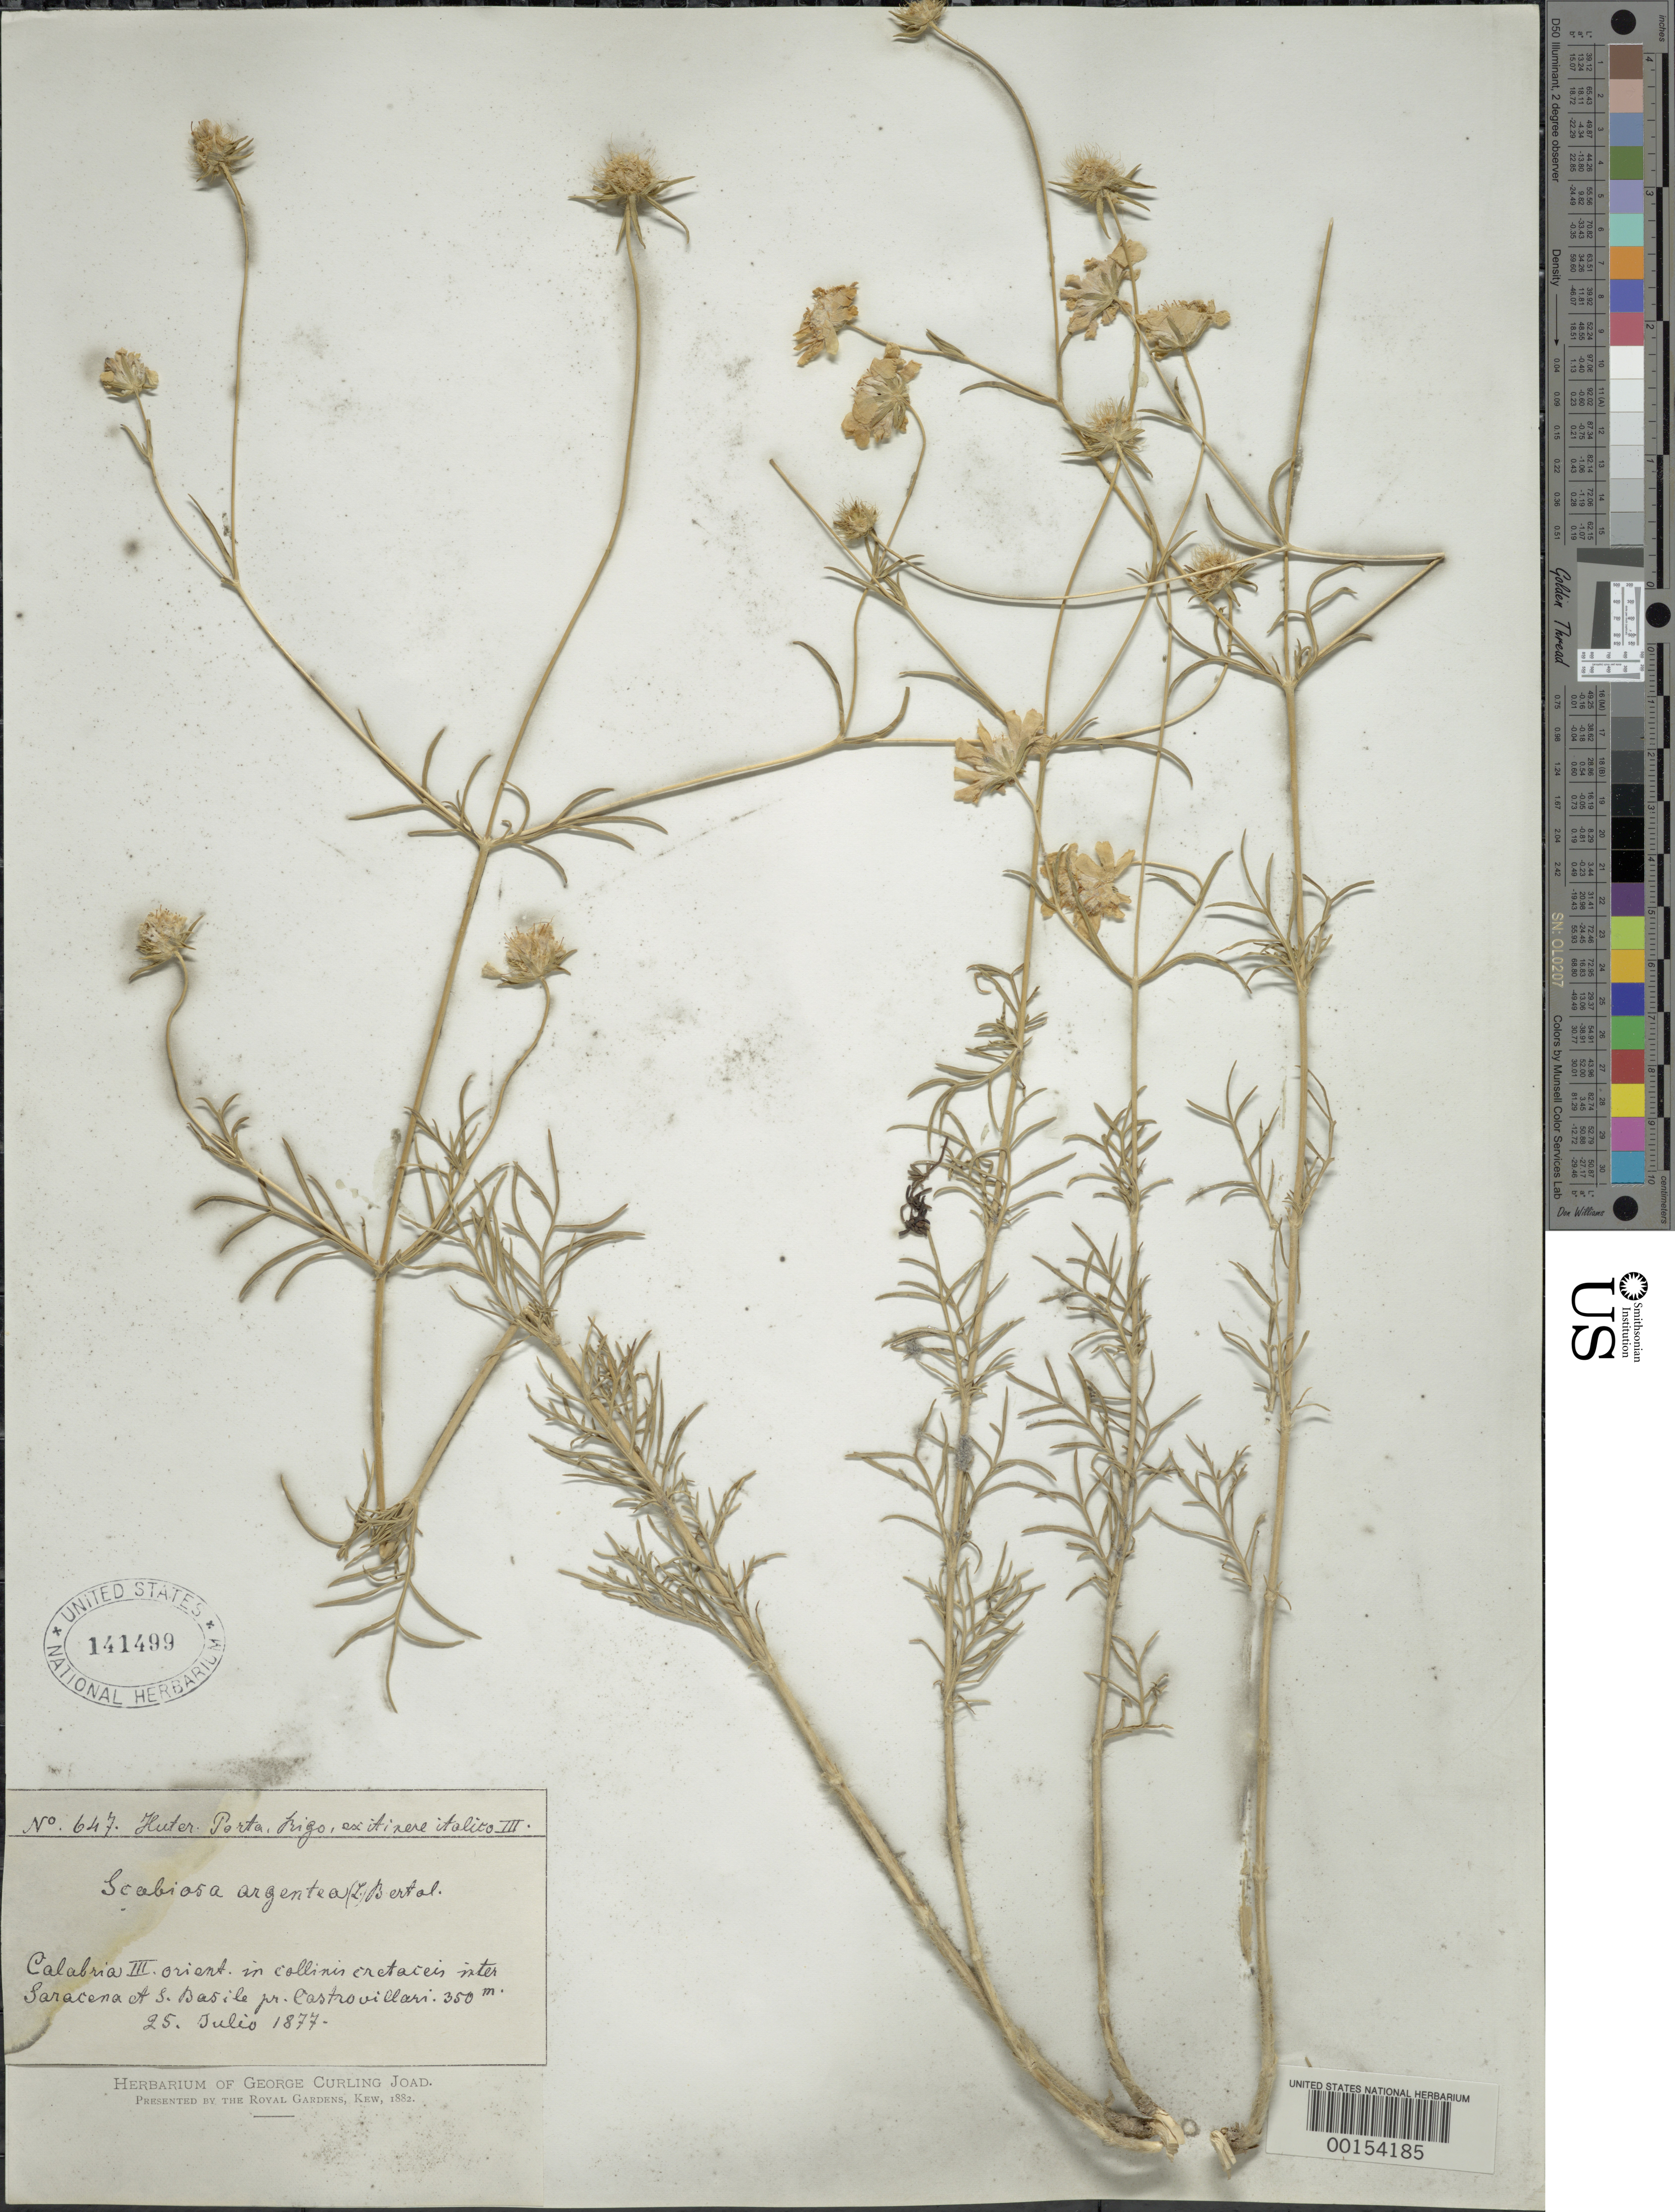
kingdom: Plantae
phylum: Tracheophyta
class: Magnoliopsida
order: Dipsacales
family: Caprifoliaceae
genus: Scabiosa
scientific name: Scabiosa argentea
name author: L.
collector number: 647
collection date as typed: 25 Jul 1877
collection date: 1877-07-25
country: Italy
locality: Calabria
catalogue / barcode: US 141499